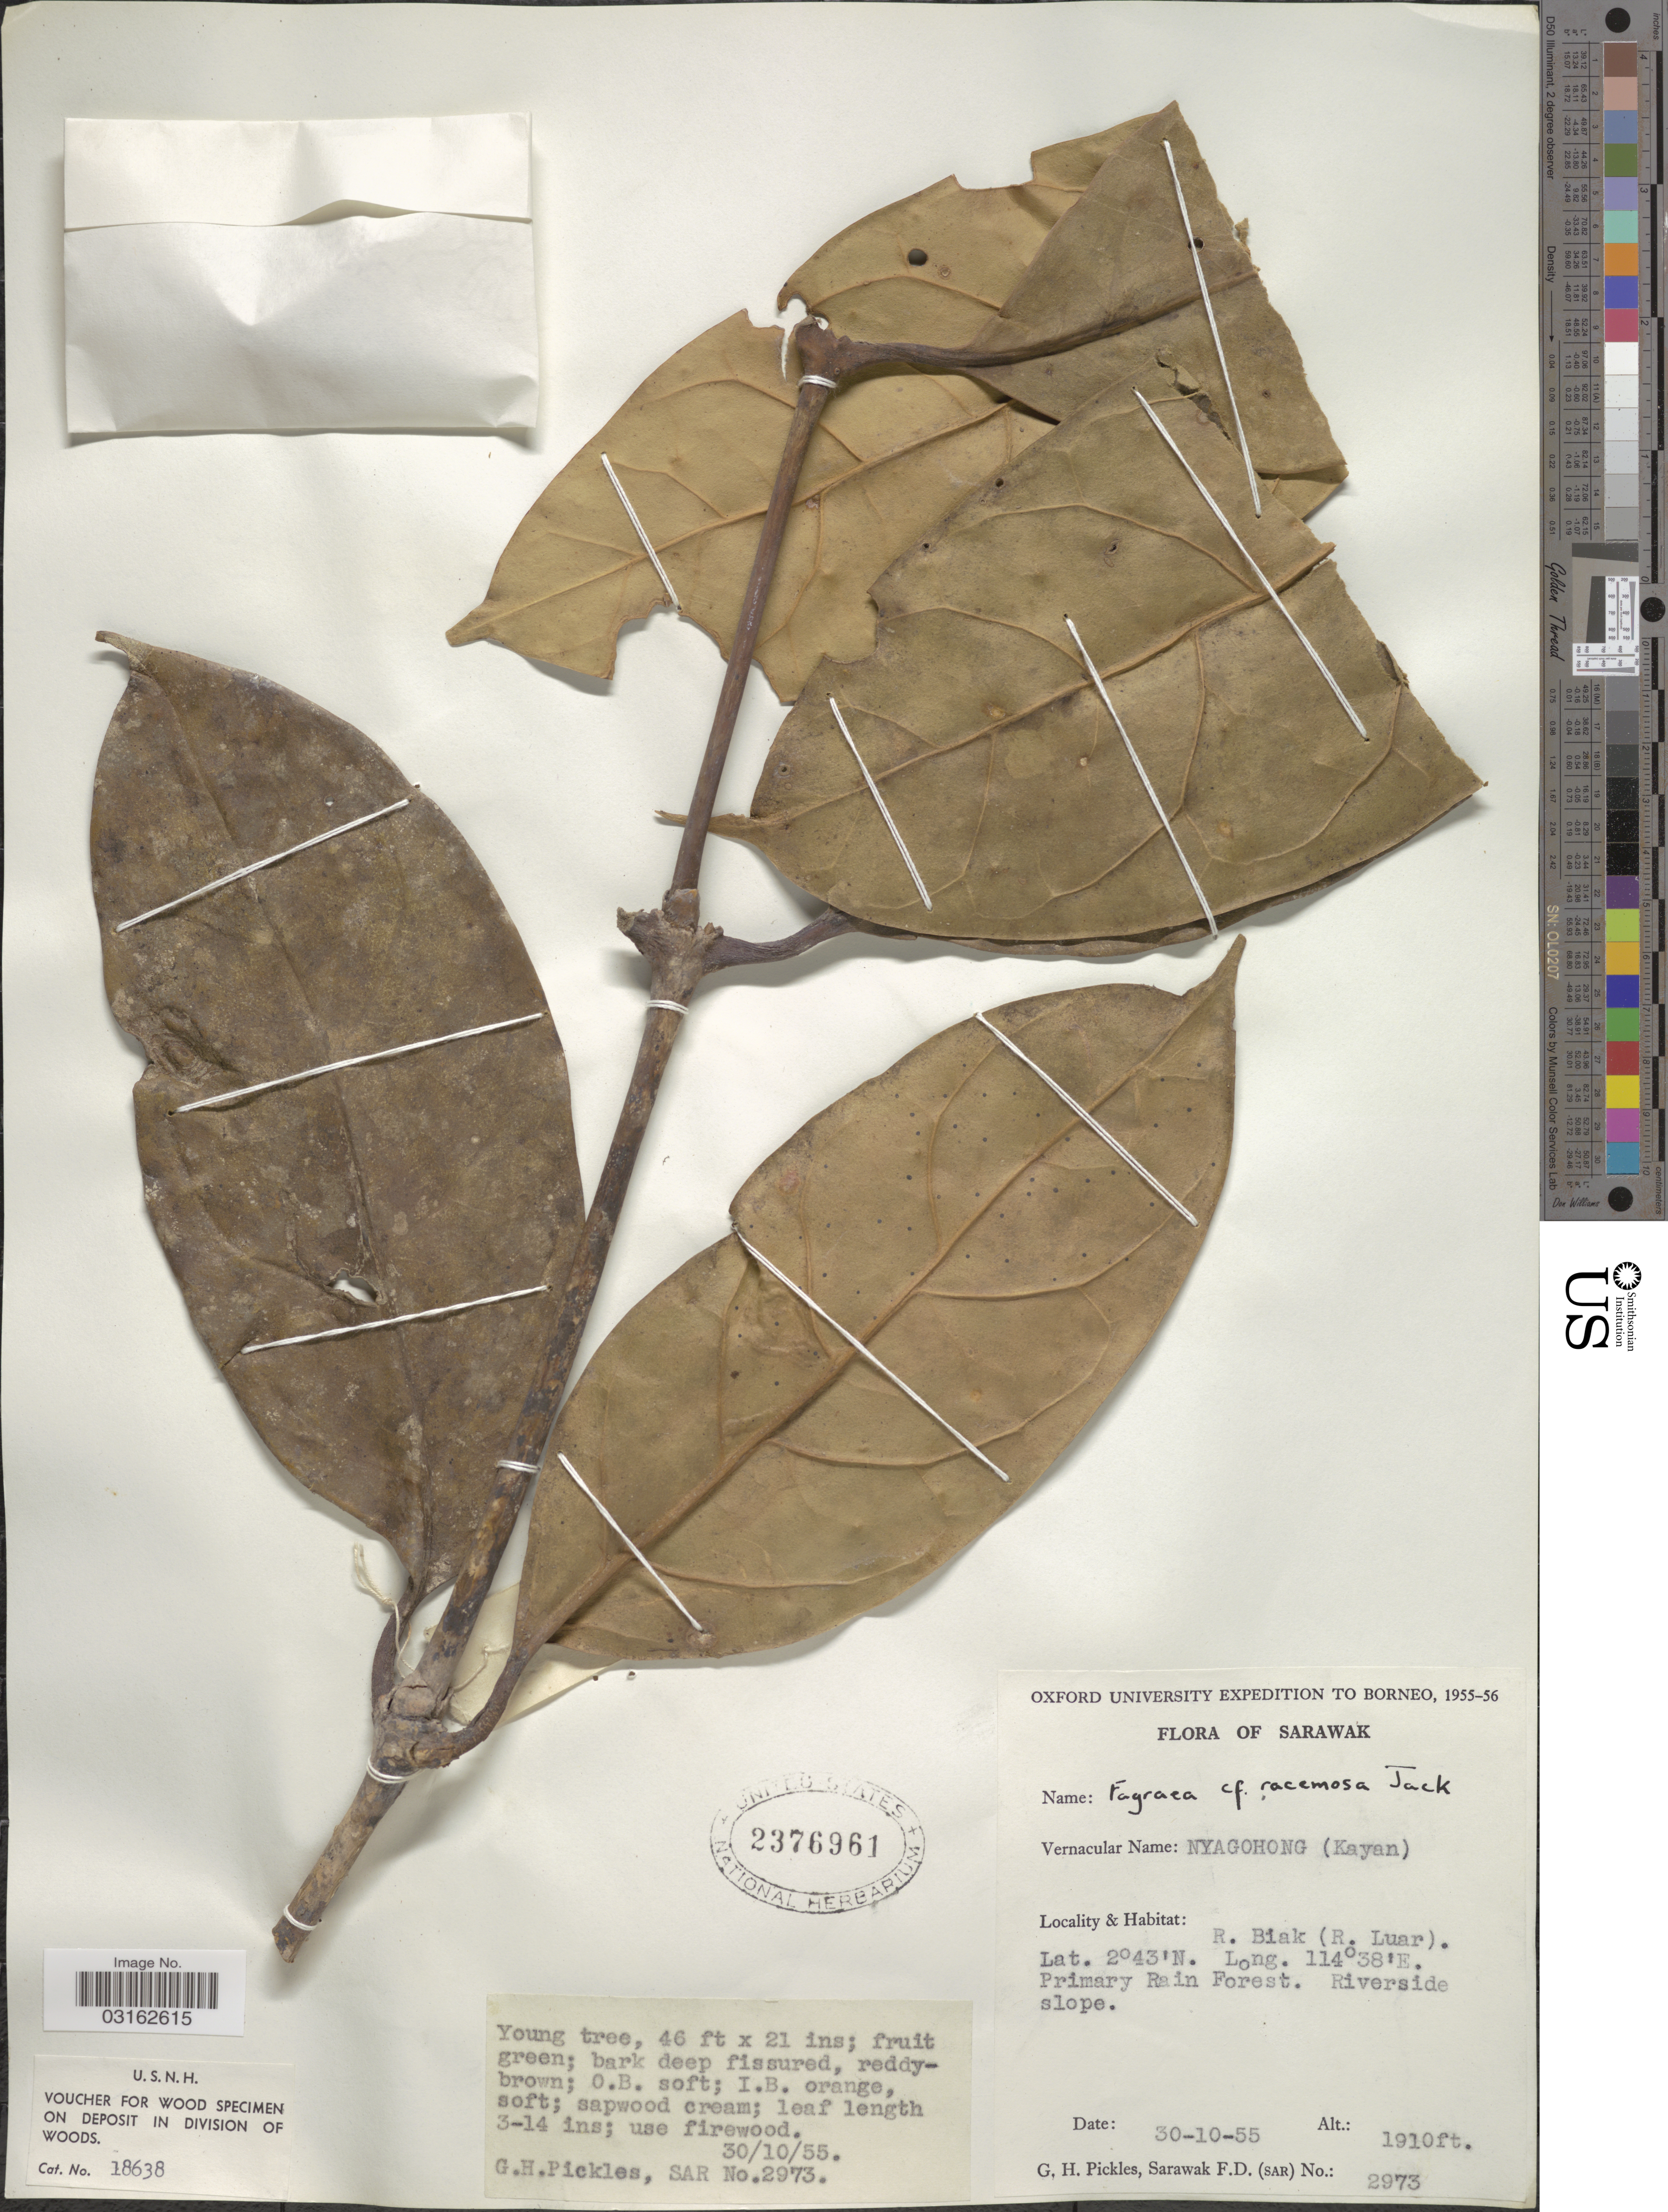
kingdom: Plantae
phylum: Tracheophyta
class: Magnoliopsida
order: Gentianales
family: Gentianaceae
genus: Fagraea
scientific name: Fagraea racemosa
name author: Jack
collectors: G. Pickles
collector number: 2973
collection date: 1955-10-30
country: Malaysia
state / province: Sarawak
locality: Borneo. R. Biak (R. Luar).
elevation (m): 582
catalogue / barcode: US 2376961